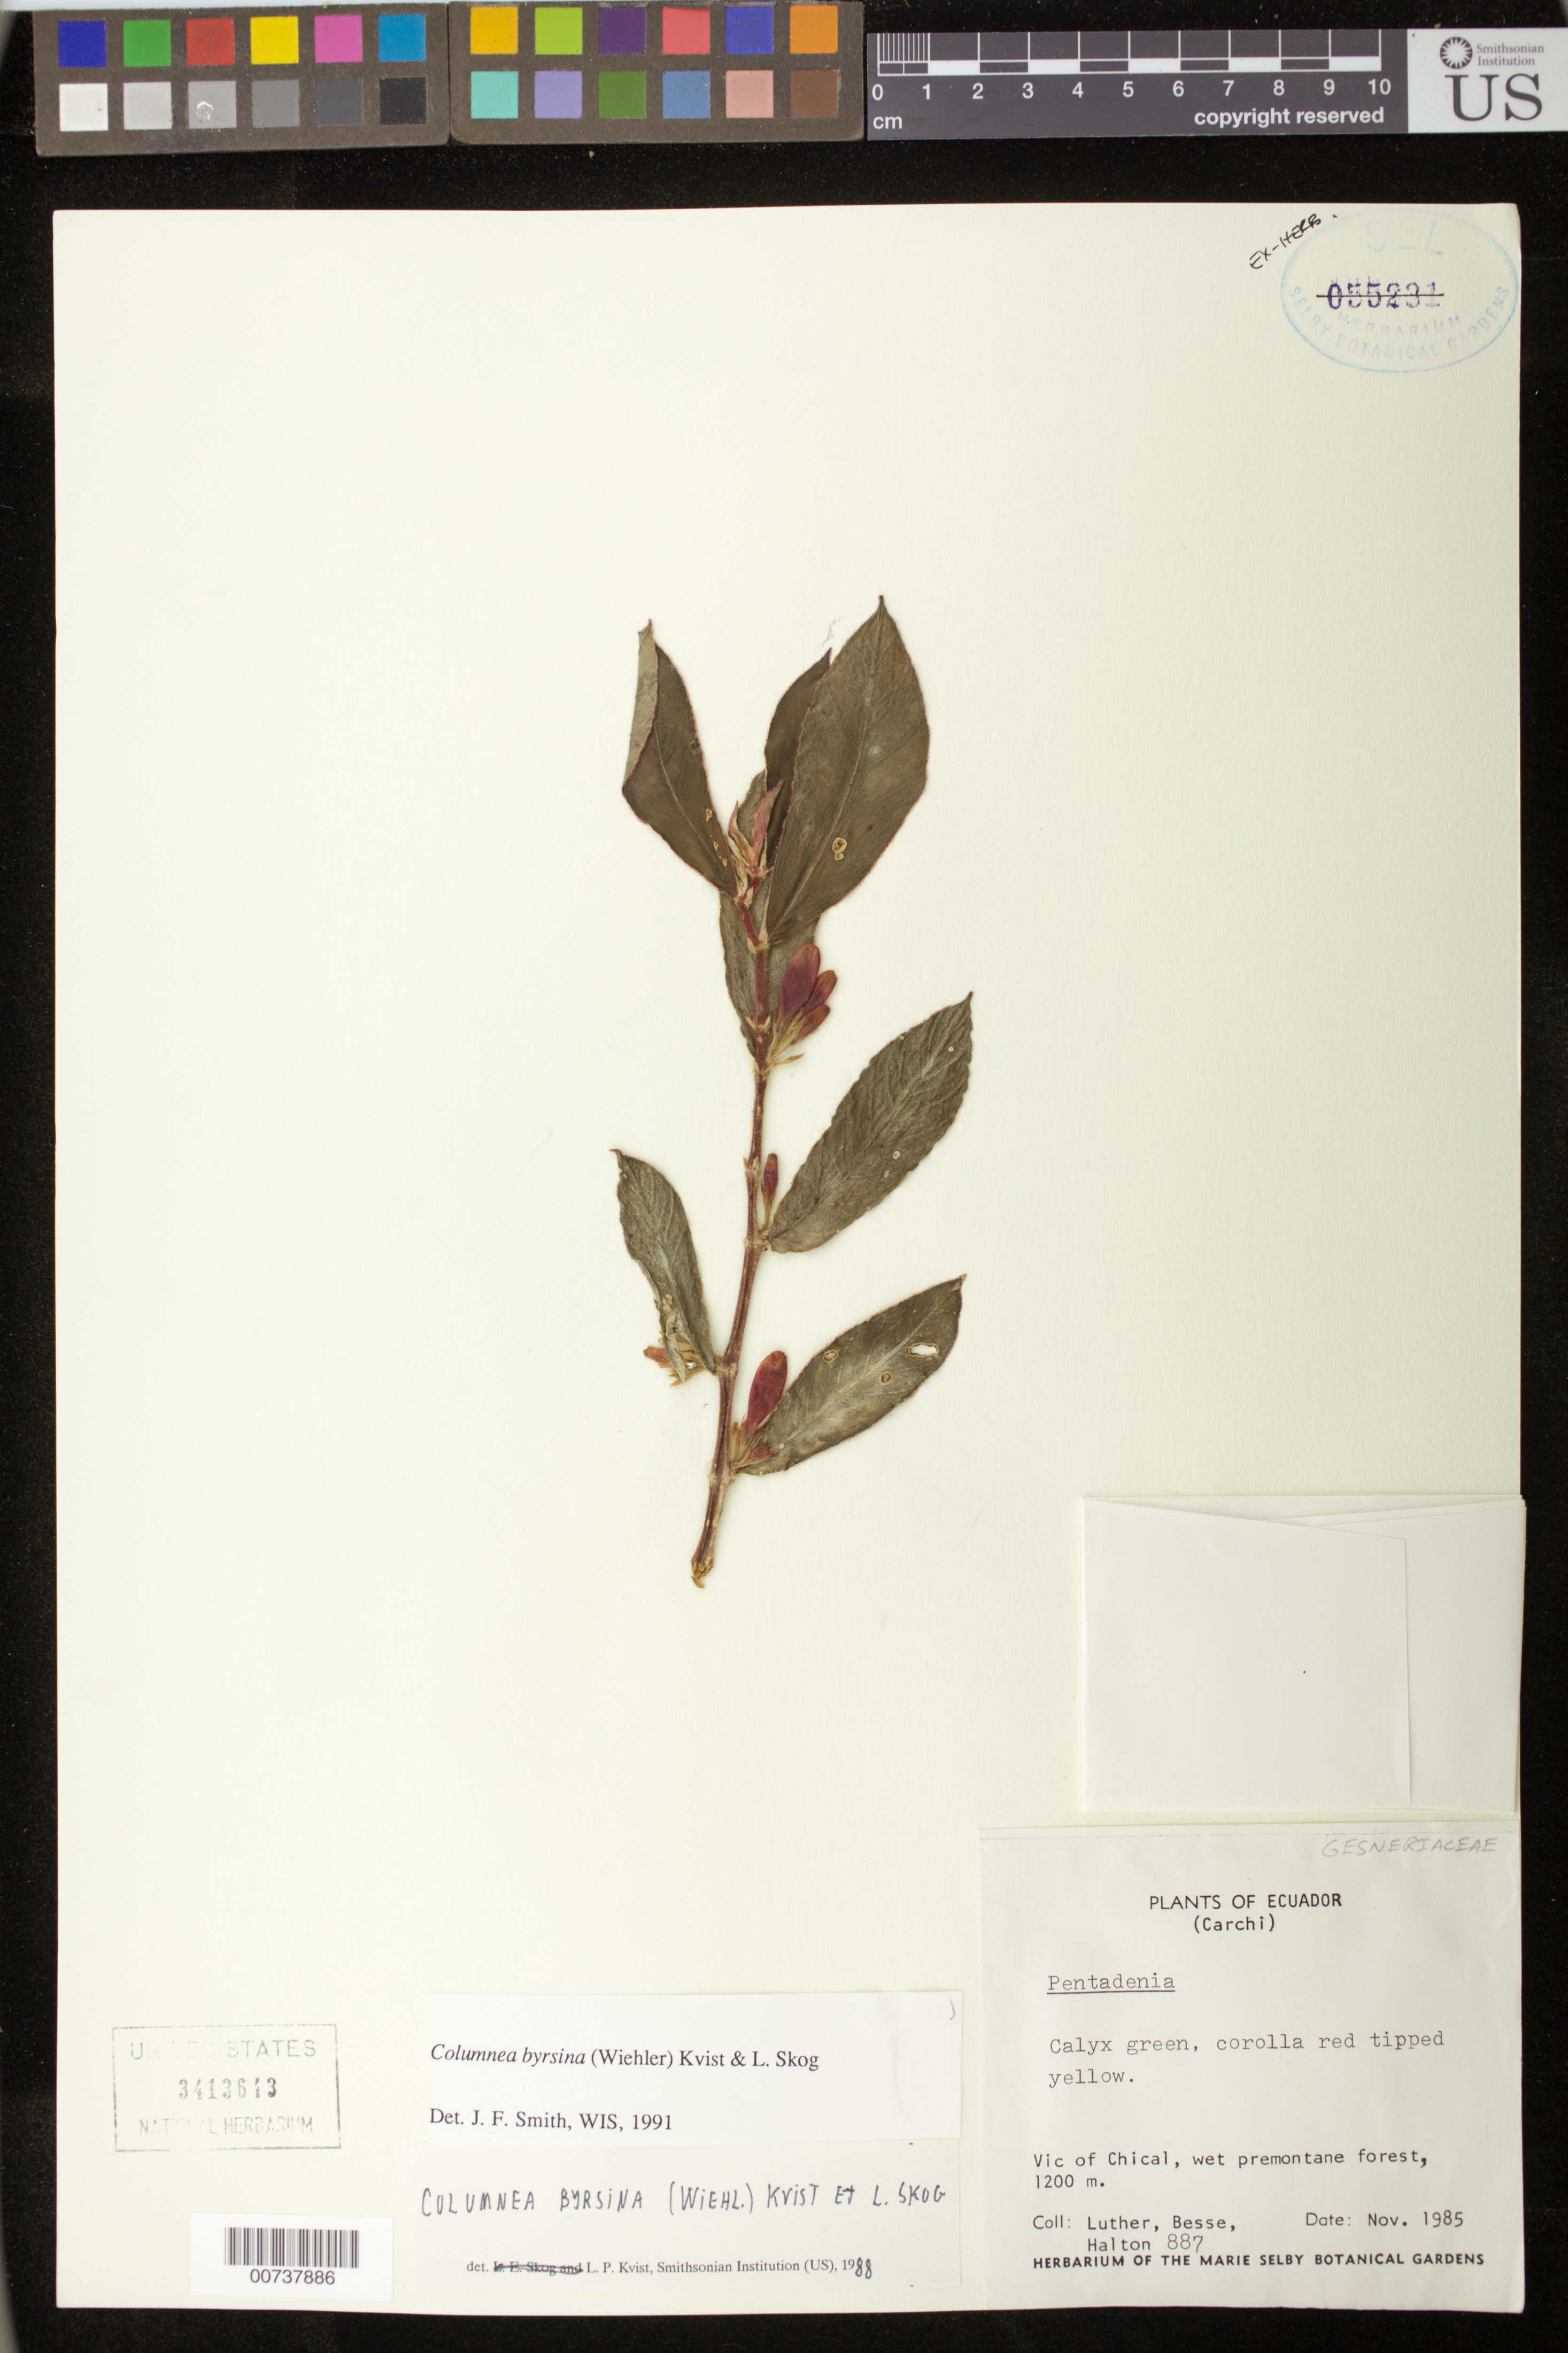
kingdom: Plantae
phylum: Tracheophyta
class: Magnoliopsida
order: Lamiales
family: Gesneriaceae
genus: Columnea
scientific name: Columnea byrsina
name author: (Wiehler) L.P. Kvist & L.E. Skog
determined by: Smith, J. F.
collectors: Harry E. Luther, -. Besse & -. Halton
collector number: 887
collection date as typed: Nov 1985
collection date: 1985-11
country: Ecuador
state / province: Carchi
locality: Vic of Chical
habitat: Wet premontane forest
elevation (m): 1200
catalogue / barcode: US 3413613